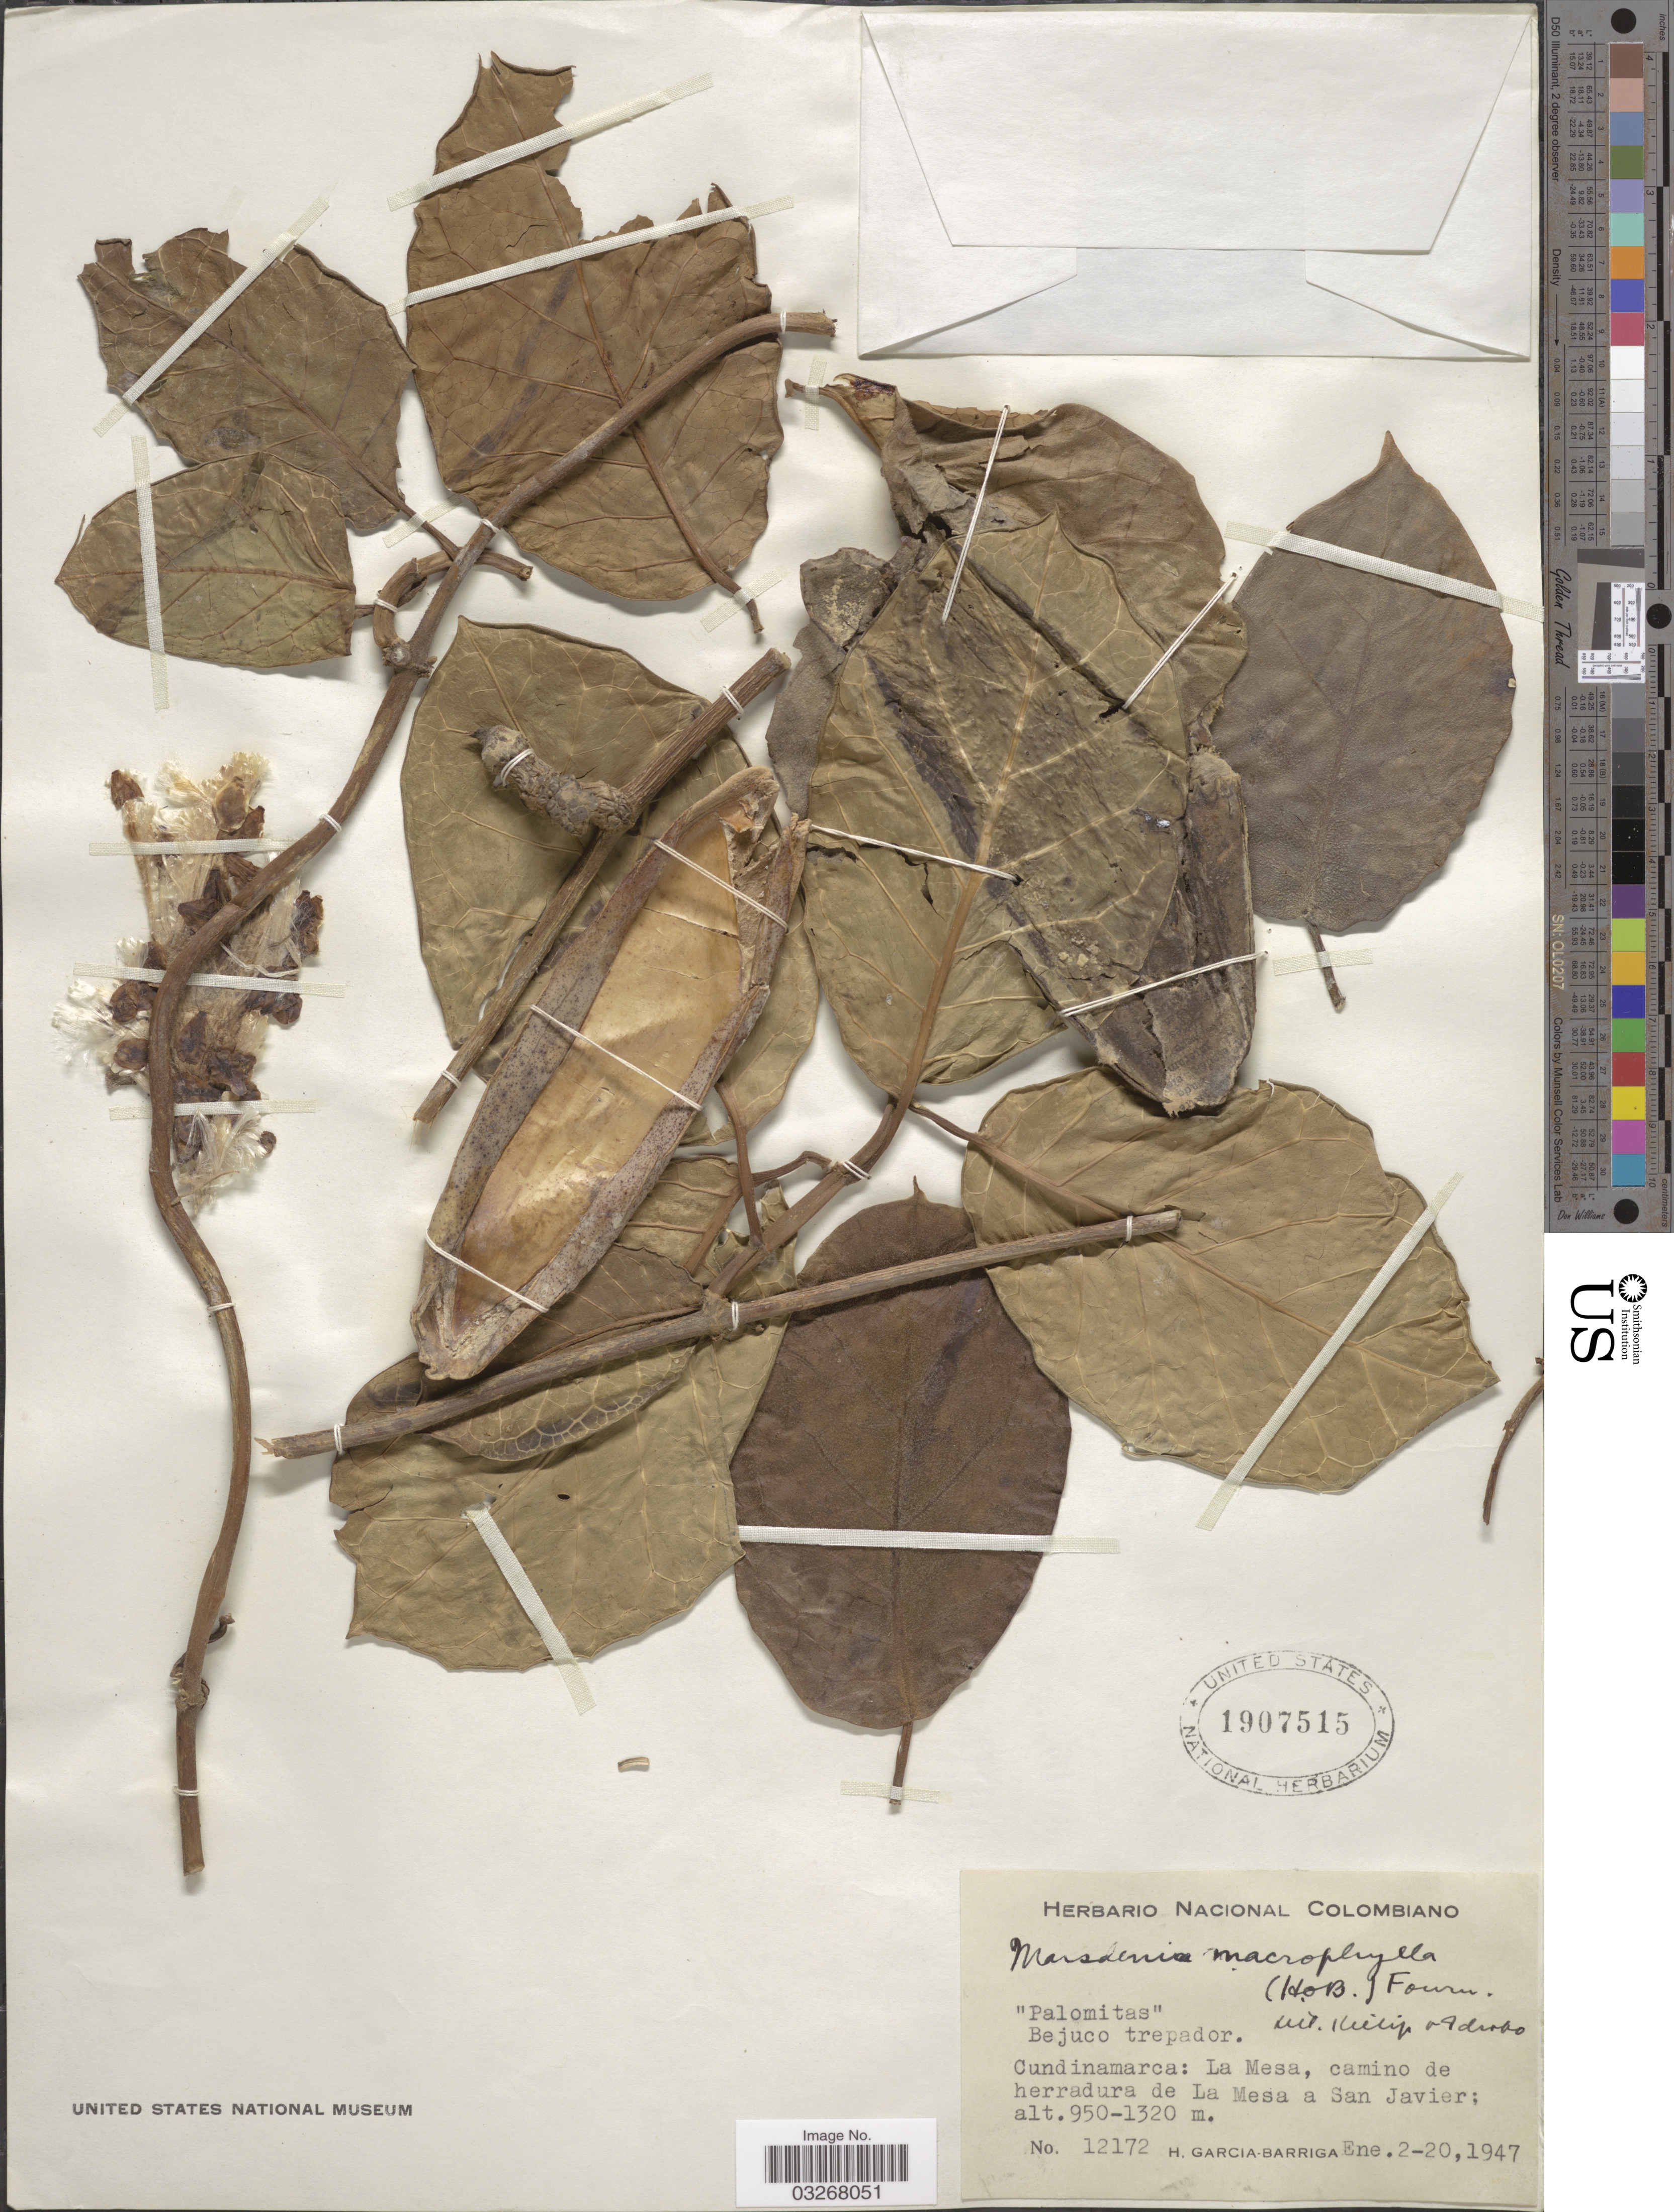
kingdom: Plantae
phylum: Tracheophyta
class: Magnoliopsida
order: Gentianales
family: Apocynaceae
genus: Marsdenia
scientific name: Marsdenia macrophylla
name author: (Humb. & Bonpl. ex Schult.) E. Fourn.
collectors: H. García Barriga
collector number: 12172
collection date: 1947-01-02/1947-01-20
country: Colombia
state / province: Cundinamarca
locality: Cundinamarca: La Mesa, camino de Herradura de La Mesa a San Javier.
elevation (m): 950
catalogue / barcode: US 1907515